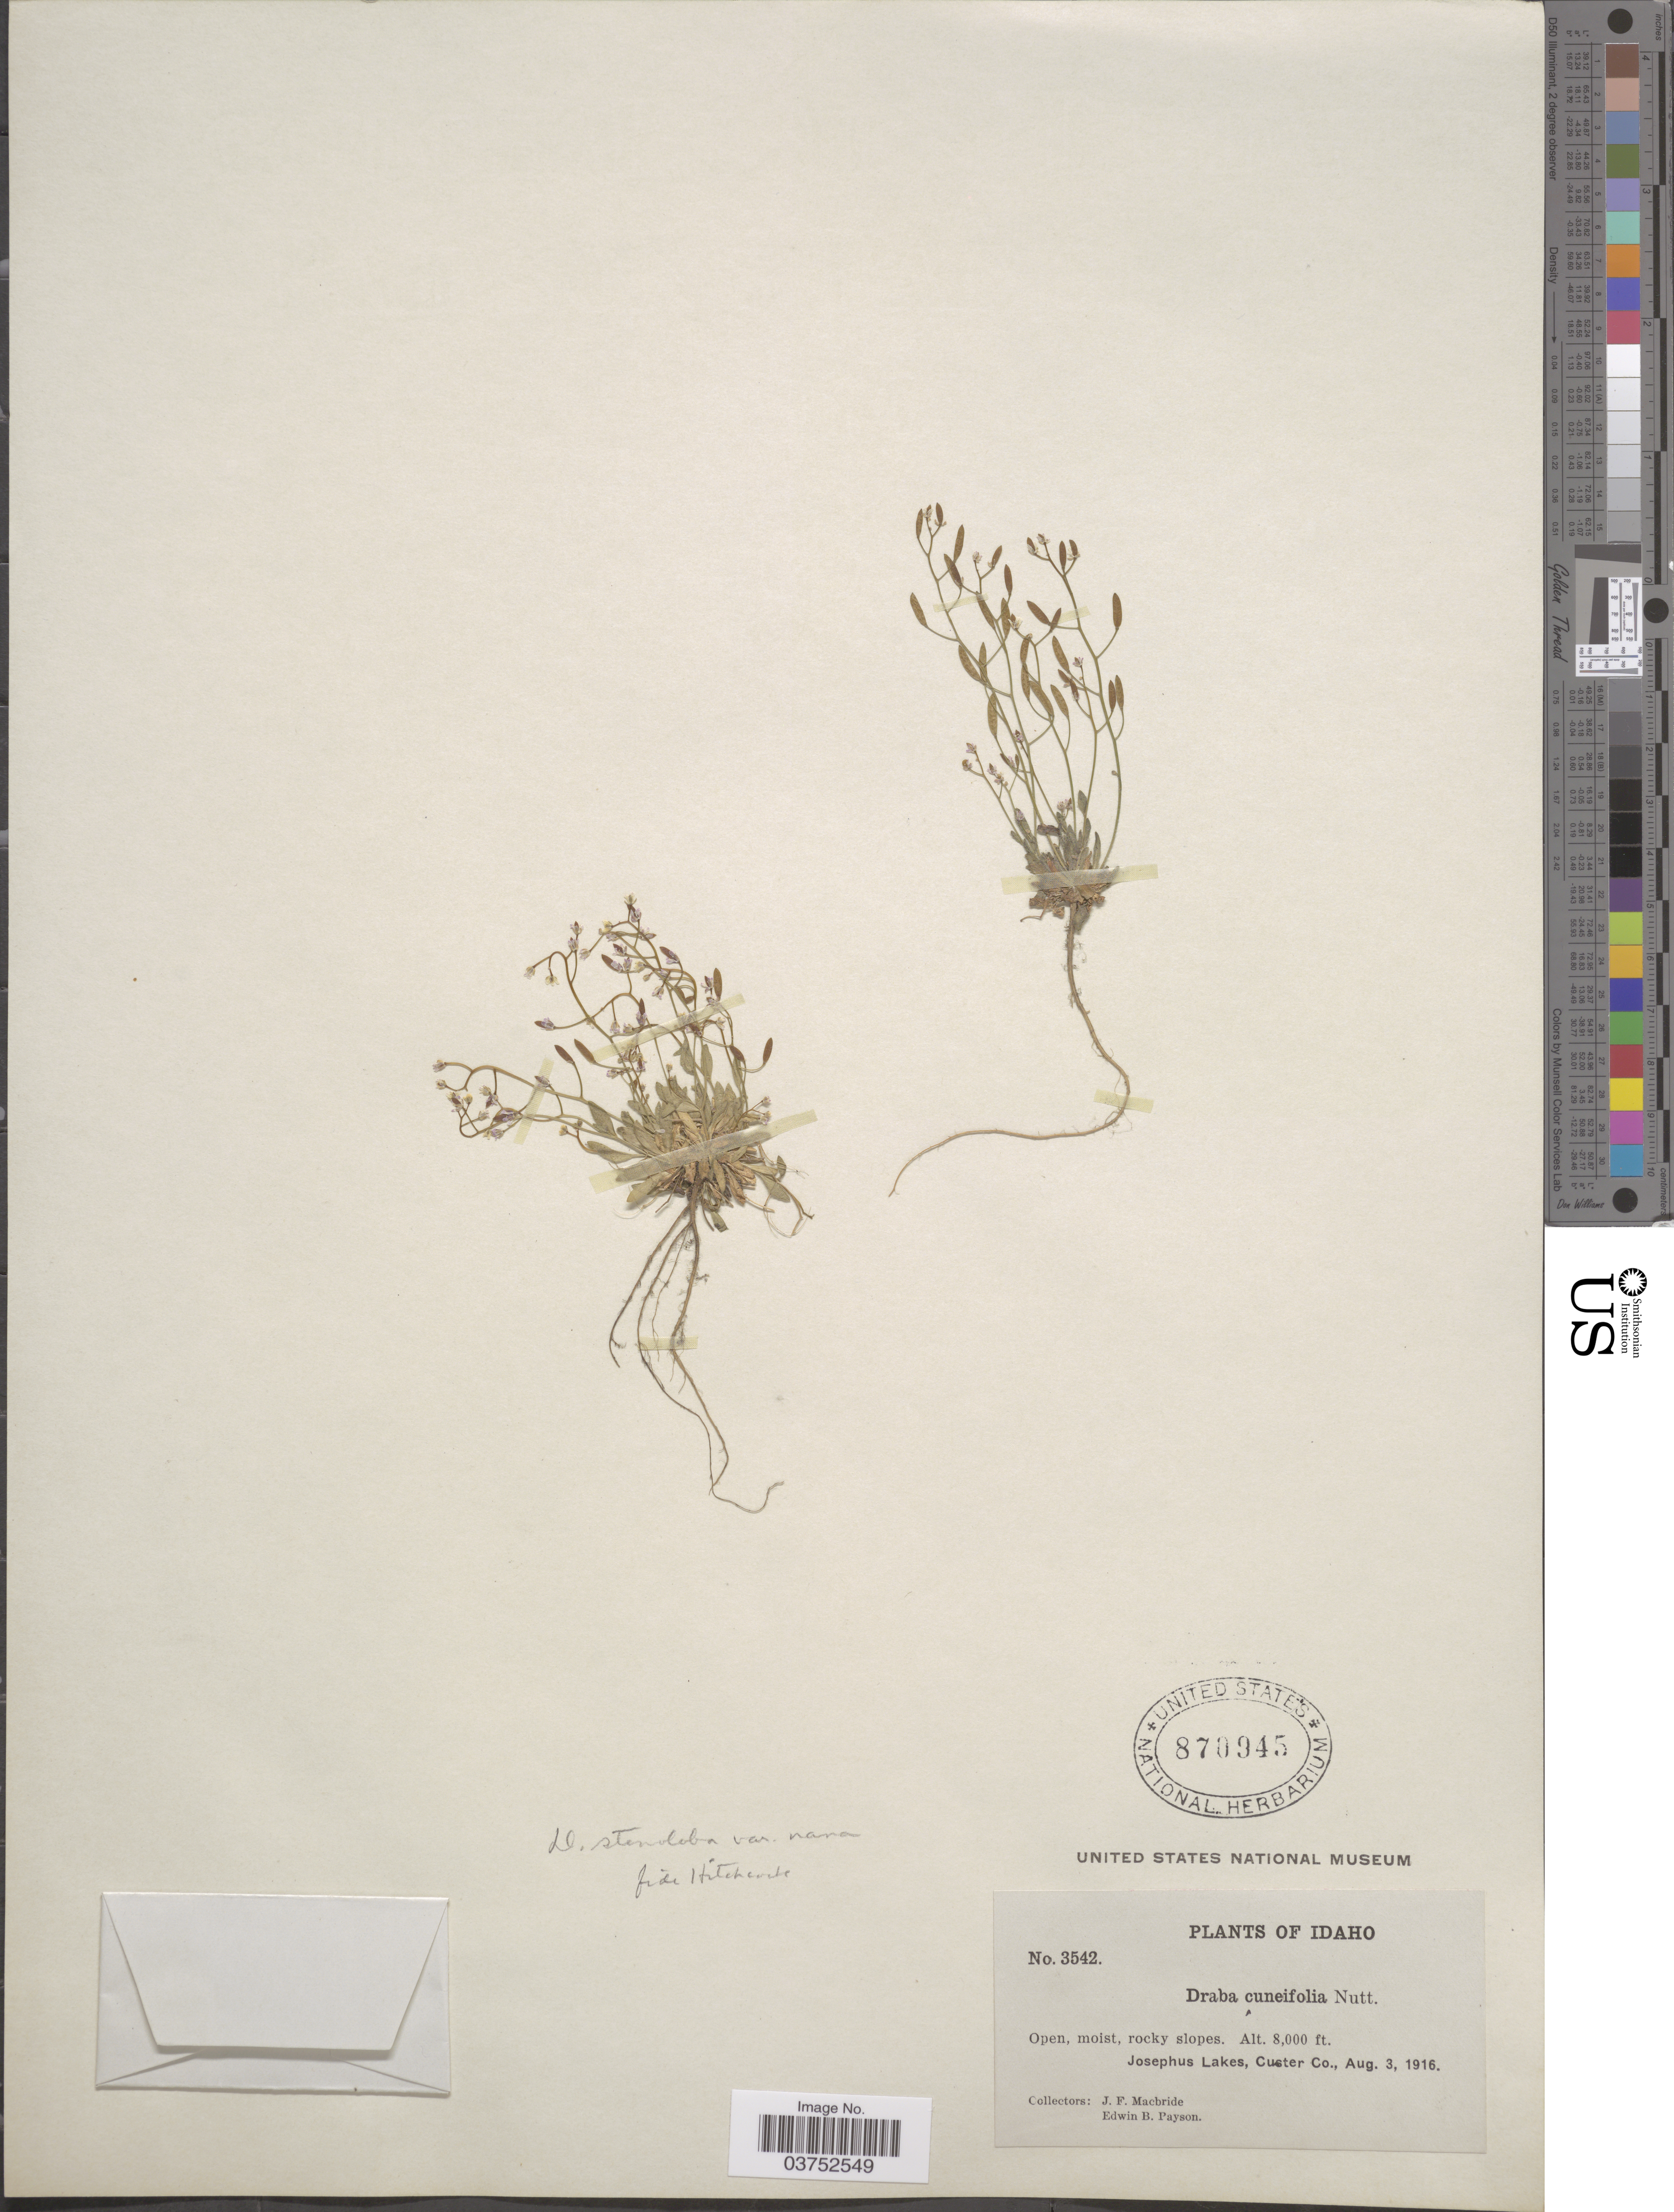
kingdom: Plantae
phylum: Tracheophyta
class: Magnoliopsida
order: Brassicales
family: Brassicaceae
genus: Draba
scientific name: Draba stenoloba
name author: Ledeb.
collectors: J. F. Macbride & E. B. Payson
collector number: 3542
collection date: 1916-08-03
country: United States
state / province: Idaho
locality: Josephus Lakes, Custer Co.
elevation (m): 2438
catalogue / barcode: US 870945